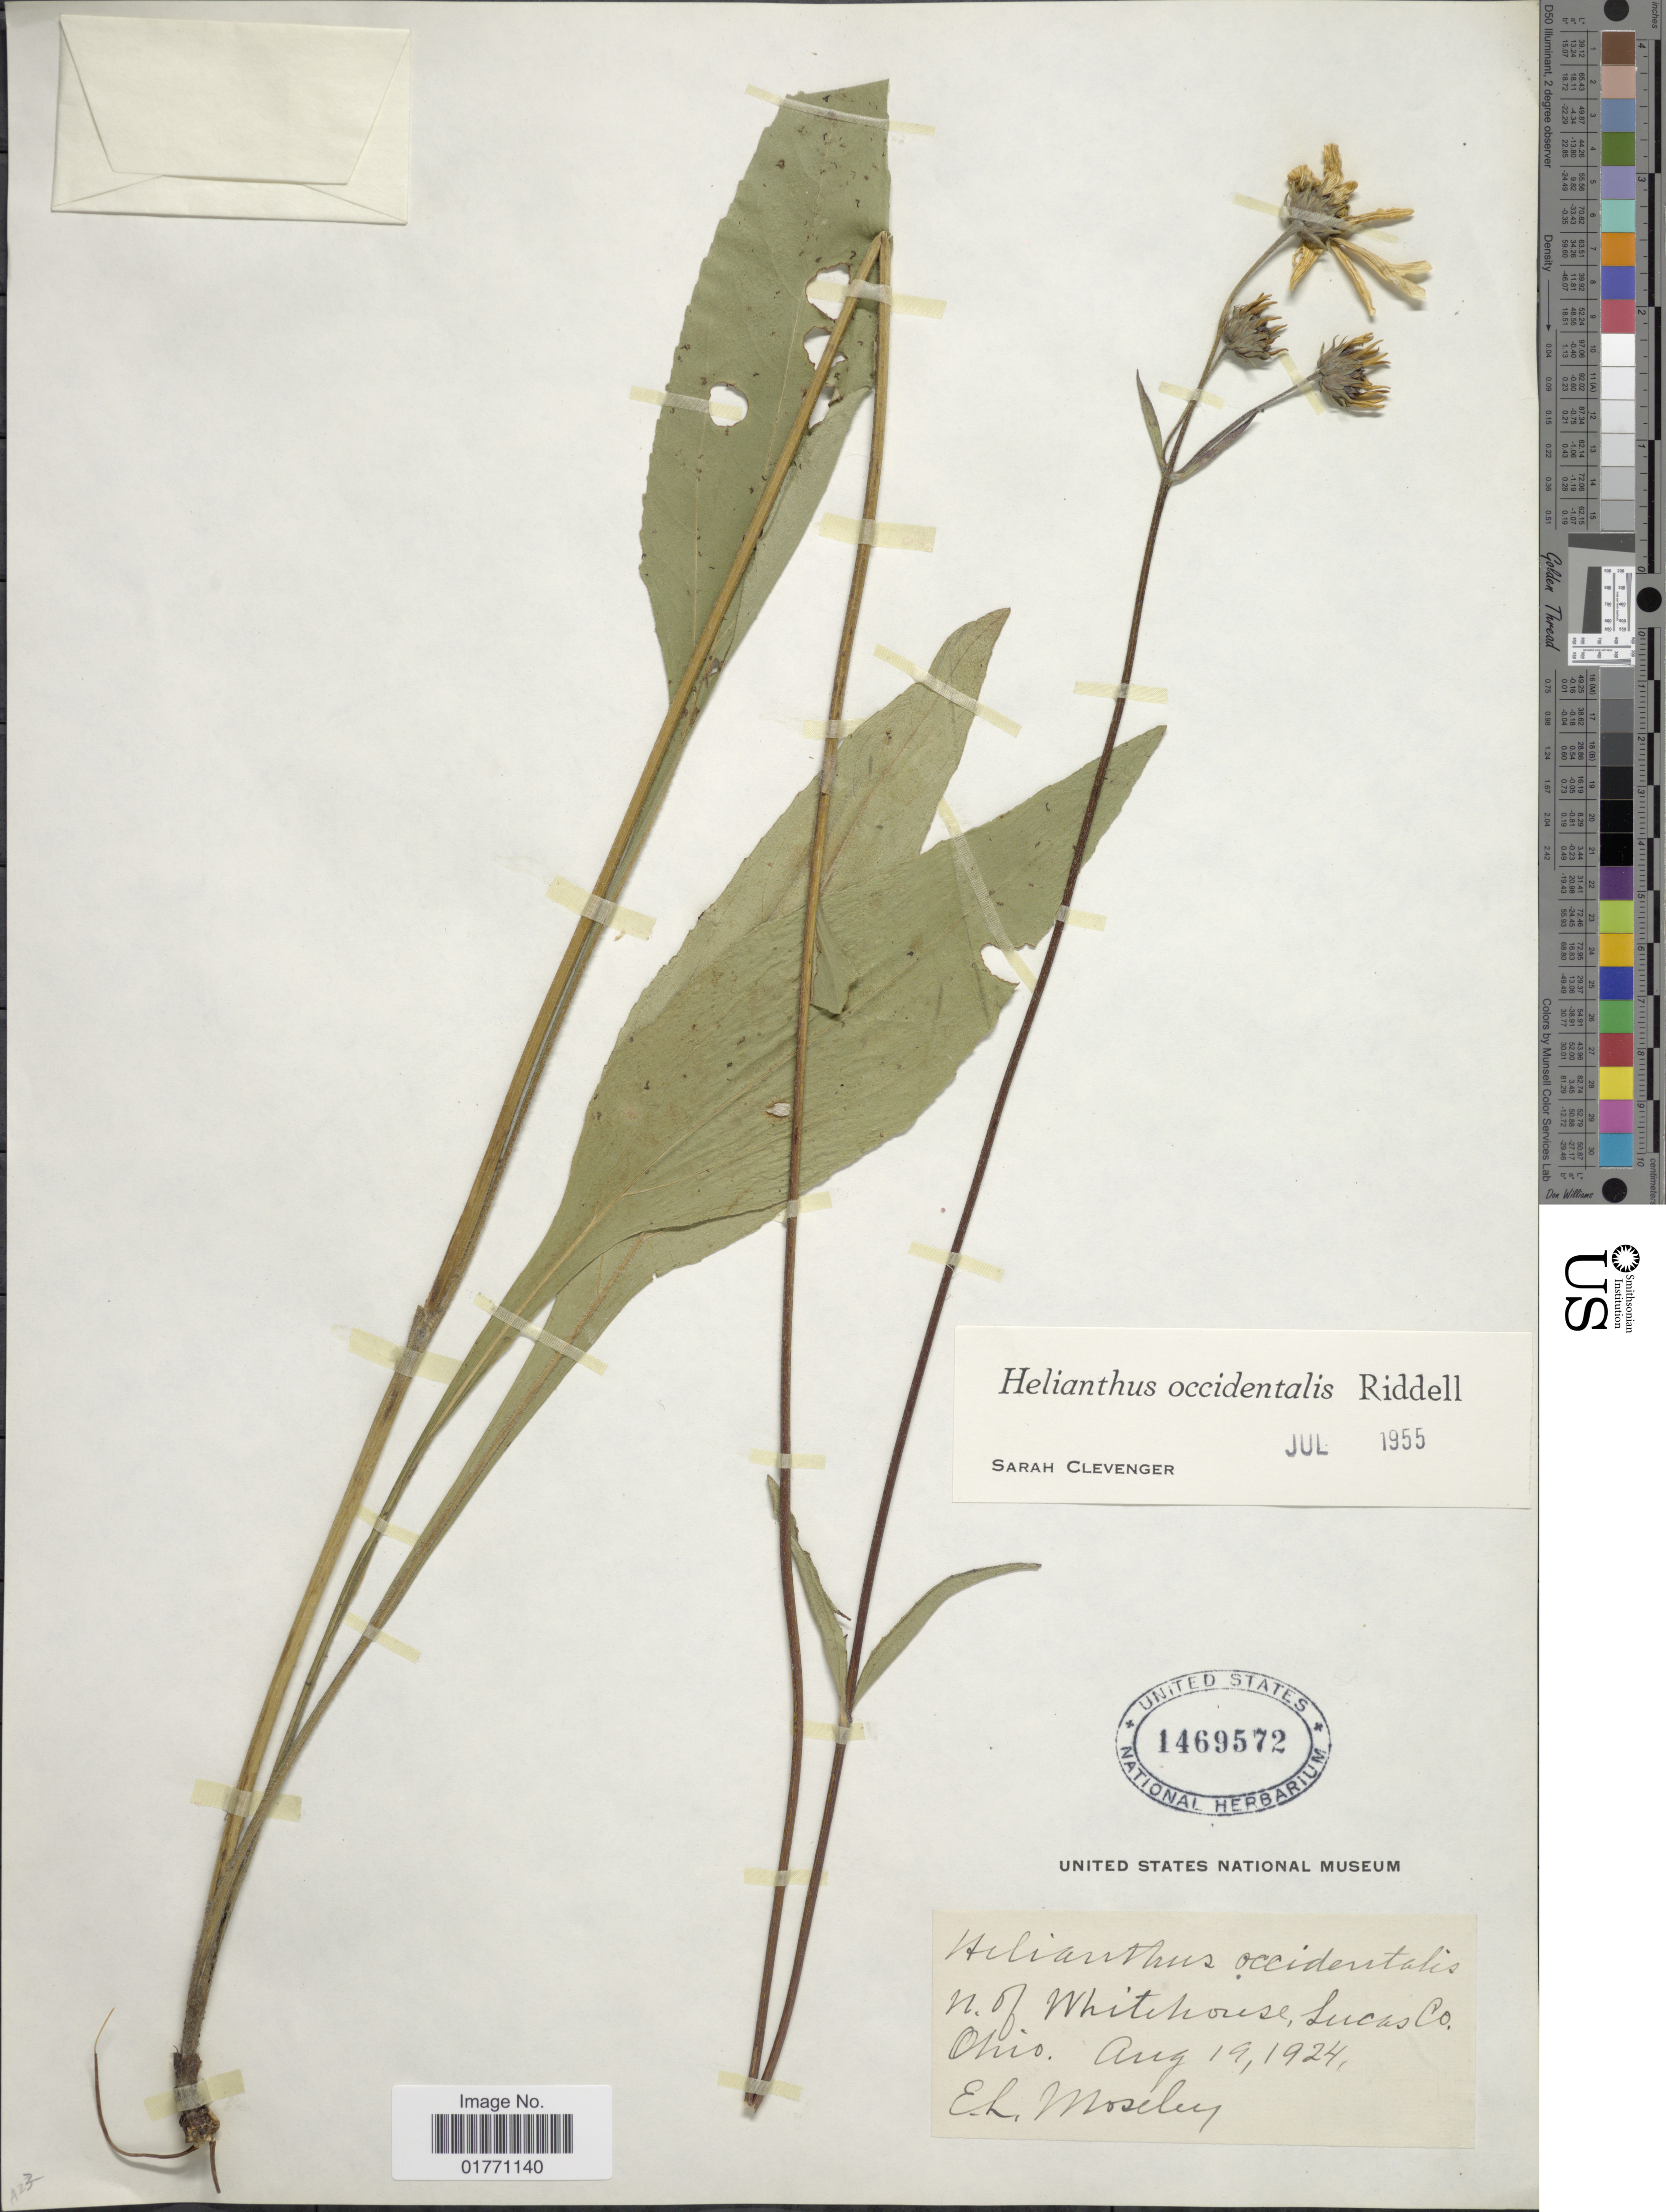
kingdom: Plantae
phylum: Tracheophyta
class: Magnoliopsida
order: Asterales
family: Asteraceae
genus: Helianthus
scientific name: Helianthus occidentalis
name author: Riddell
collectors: E. Moseley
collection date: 1924-08-19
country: United States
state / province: Ohio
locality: N. of Whitehouse, Lucas Co.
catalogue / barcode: US 1469572